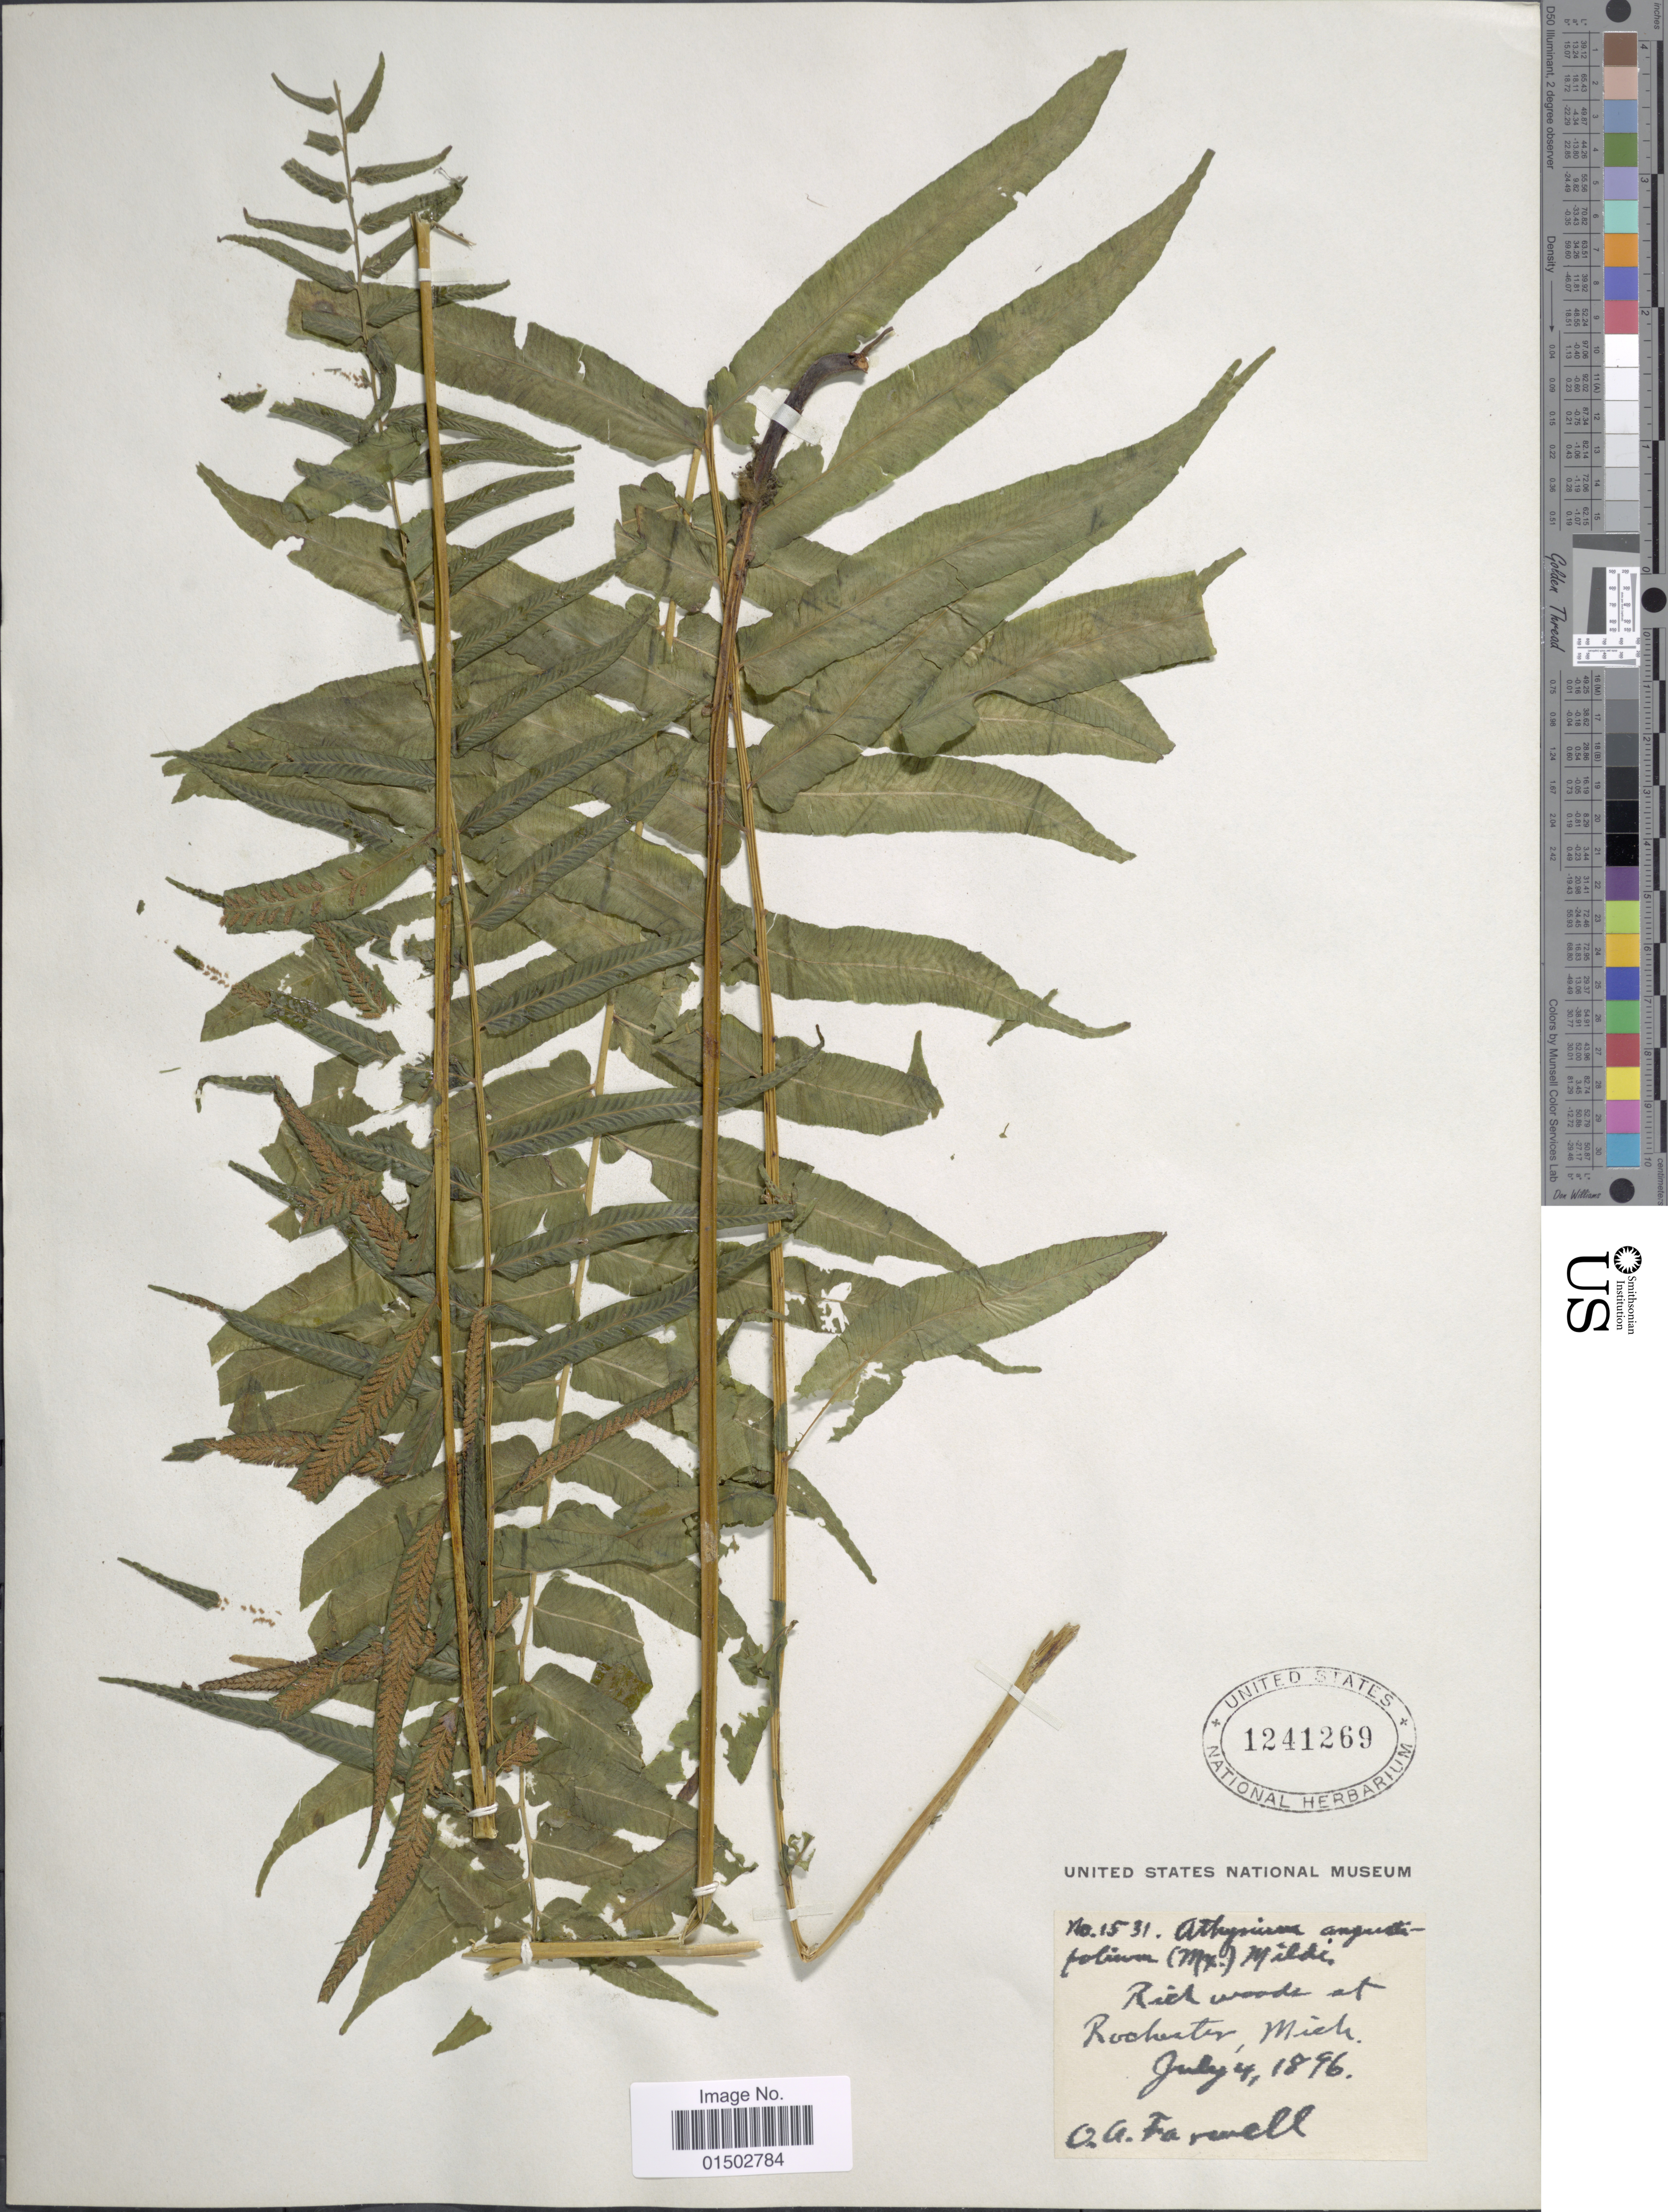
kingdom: Plantae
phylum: Tracheophyta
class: Polypodiopsida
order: Polypodiales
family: Diplaziopsidaceae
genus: Homalosorus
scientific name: Homalosorus pycnocarpos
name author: (Spreng.) Pic. Serm.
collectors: O. Farwell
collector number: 1531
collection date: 1896-07-04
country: United States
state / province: Michigan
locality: Rich woods at Rochester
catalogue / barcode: US 1241269